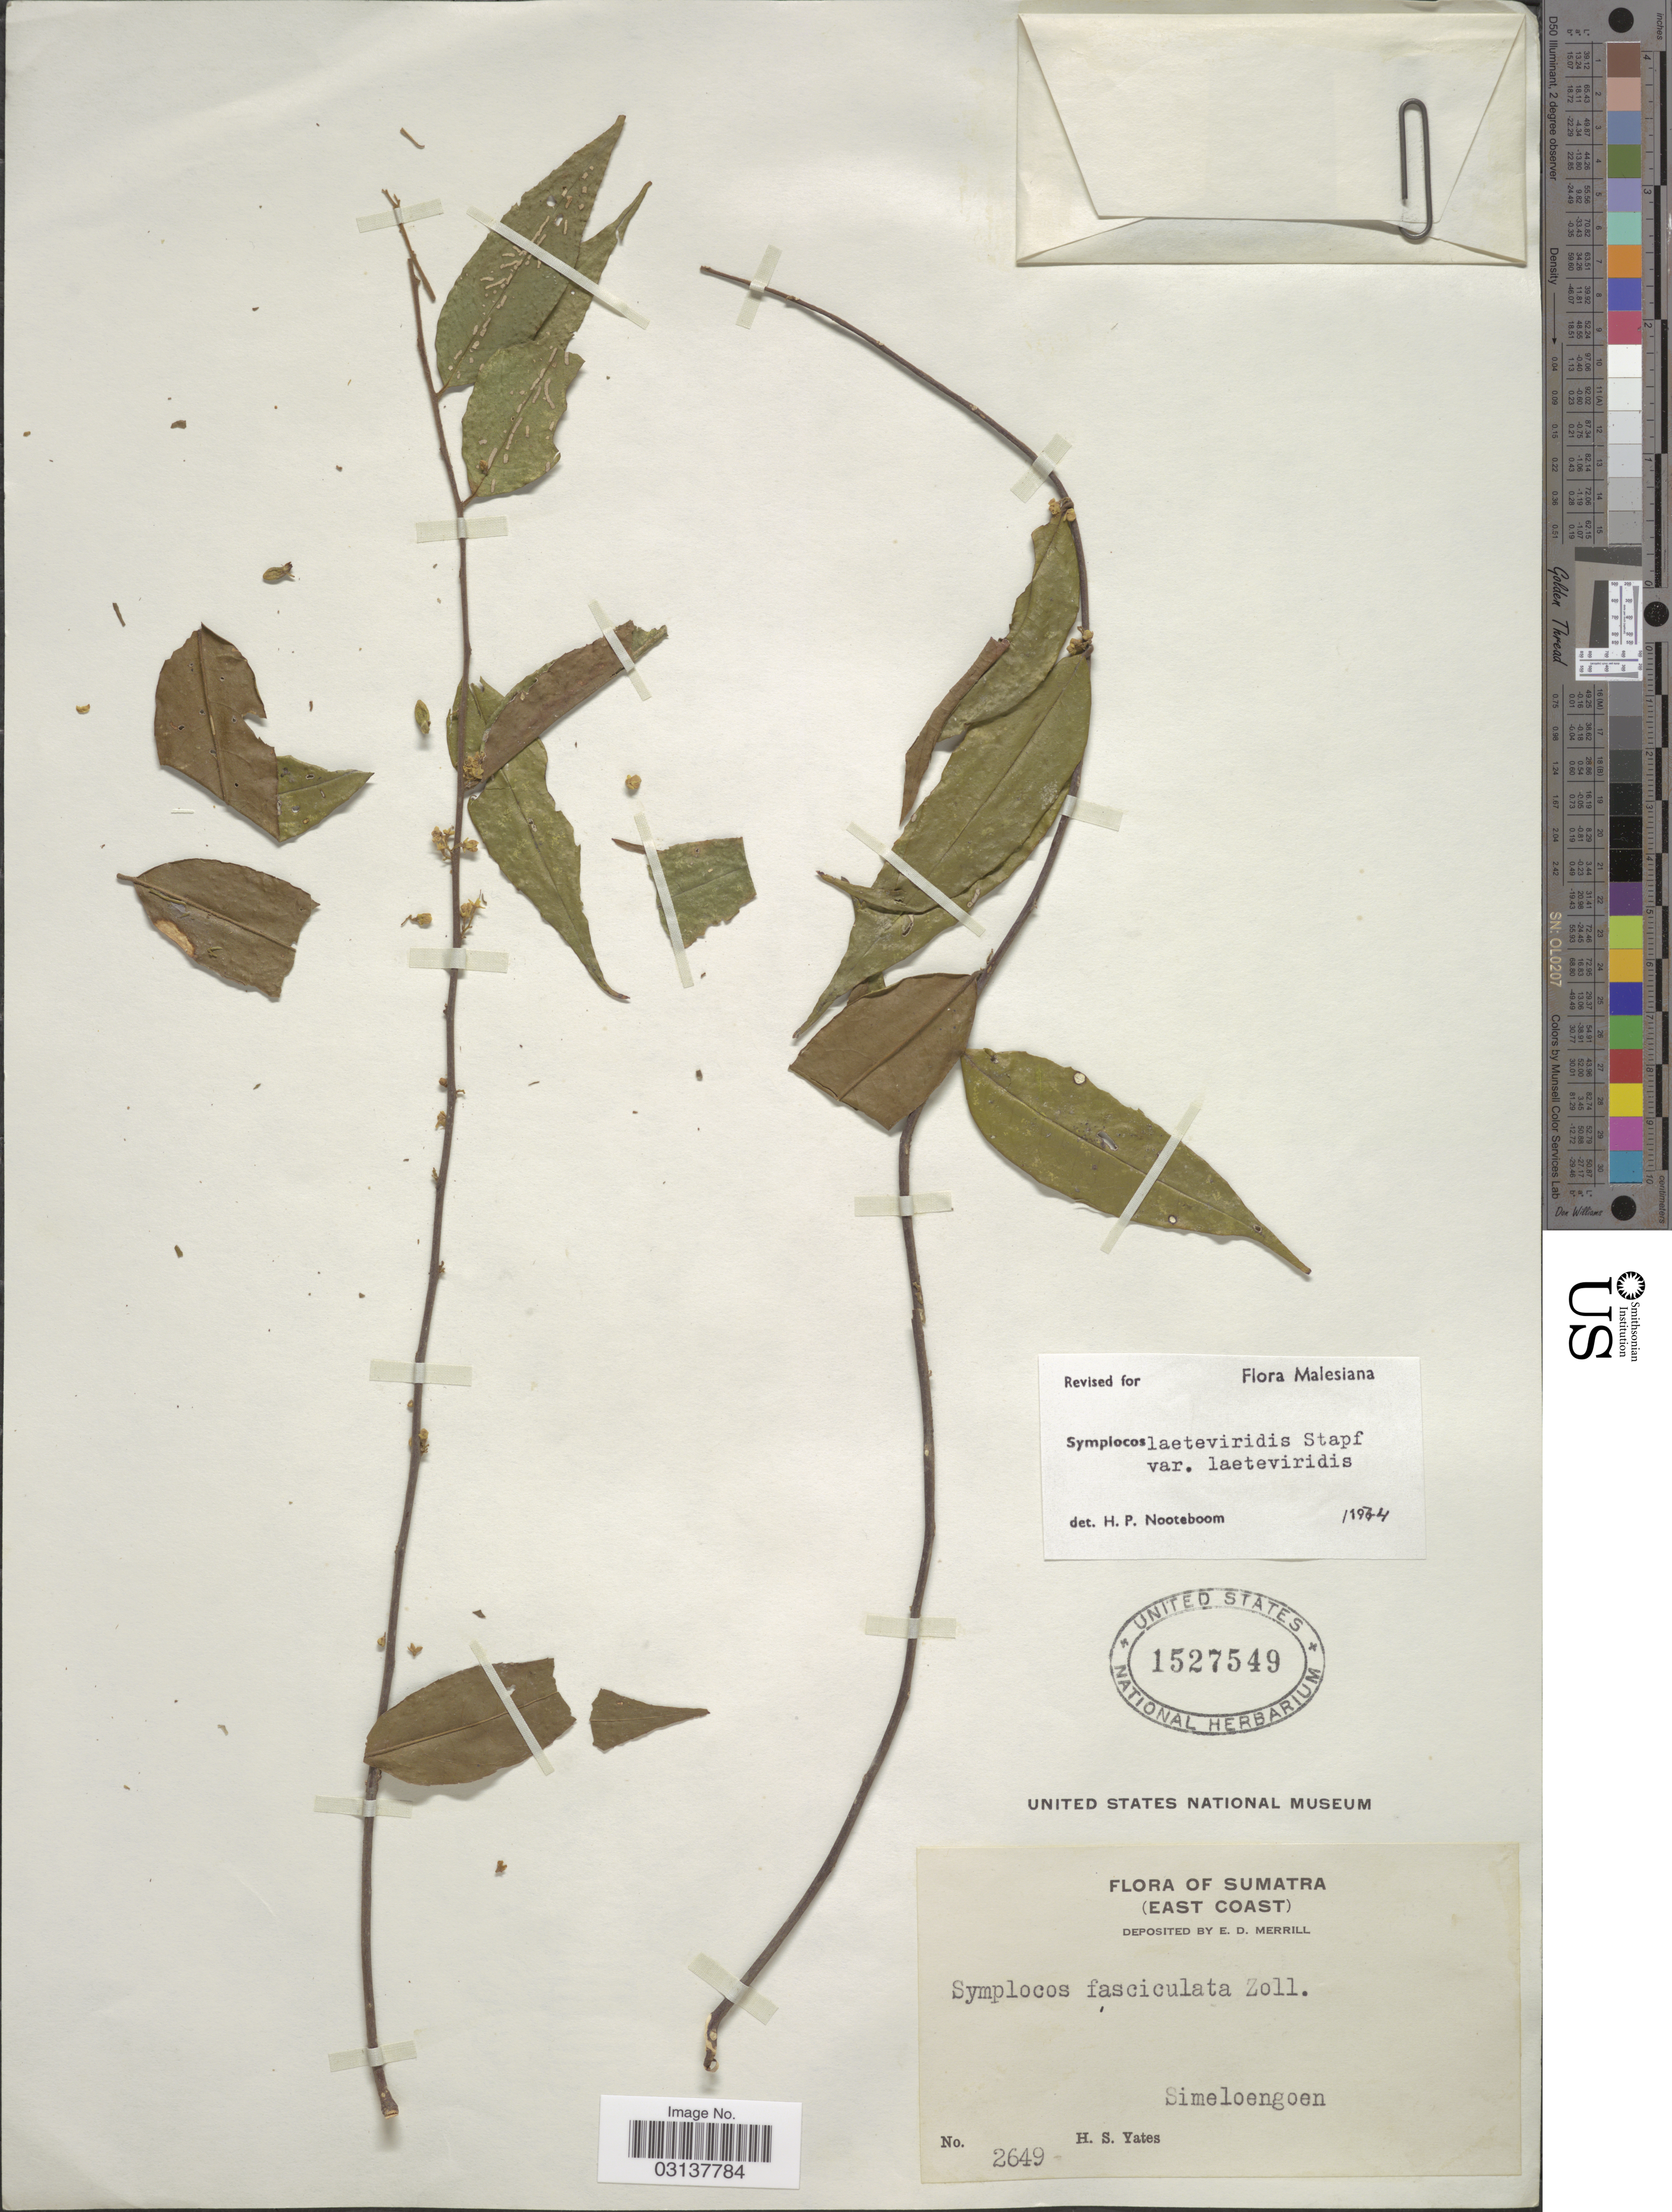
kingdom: Plantae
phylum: Tracheophyta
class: Magnoliopsida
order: Ericales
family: Symplocaceae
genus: Symplocos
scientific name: Symplocos laeteviridis var. laeteviridis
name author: Stapf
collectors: H. S. Yates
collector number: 2649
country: Indonesia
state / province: Sumatra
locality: Sumatra (East Coast), Simeloengoen.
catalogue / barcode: US 1527549